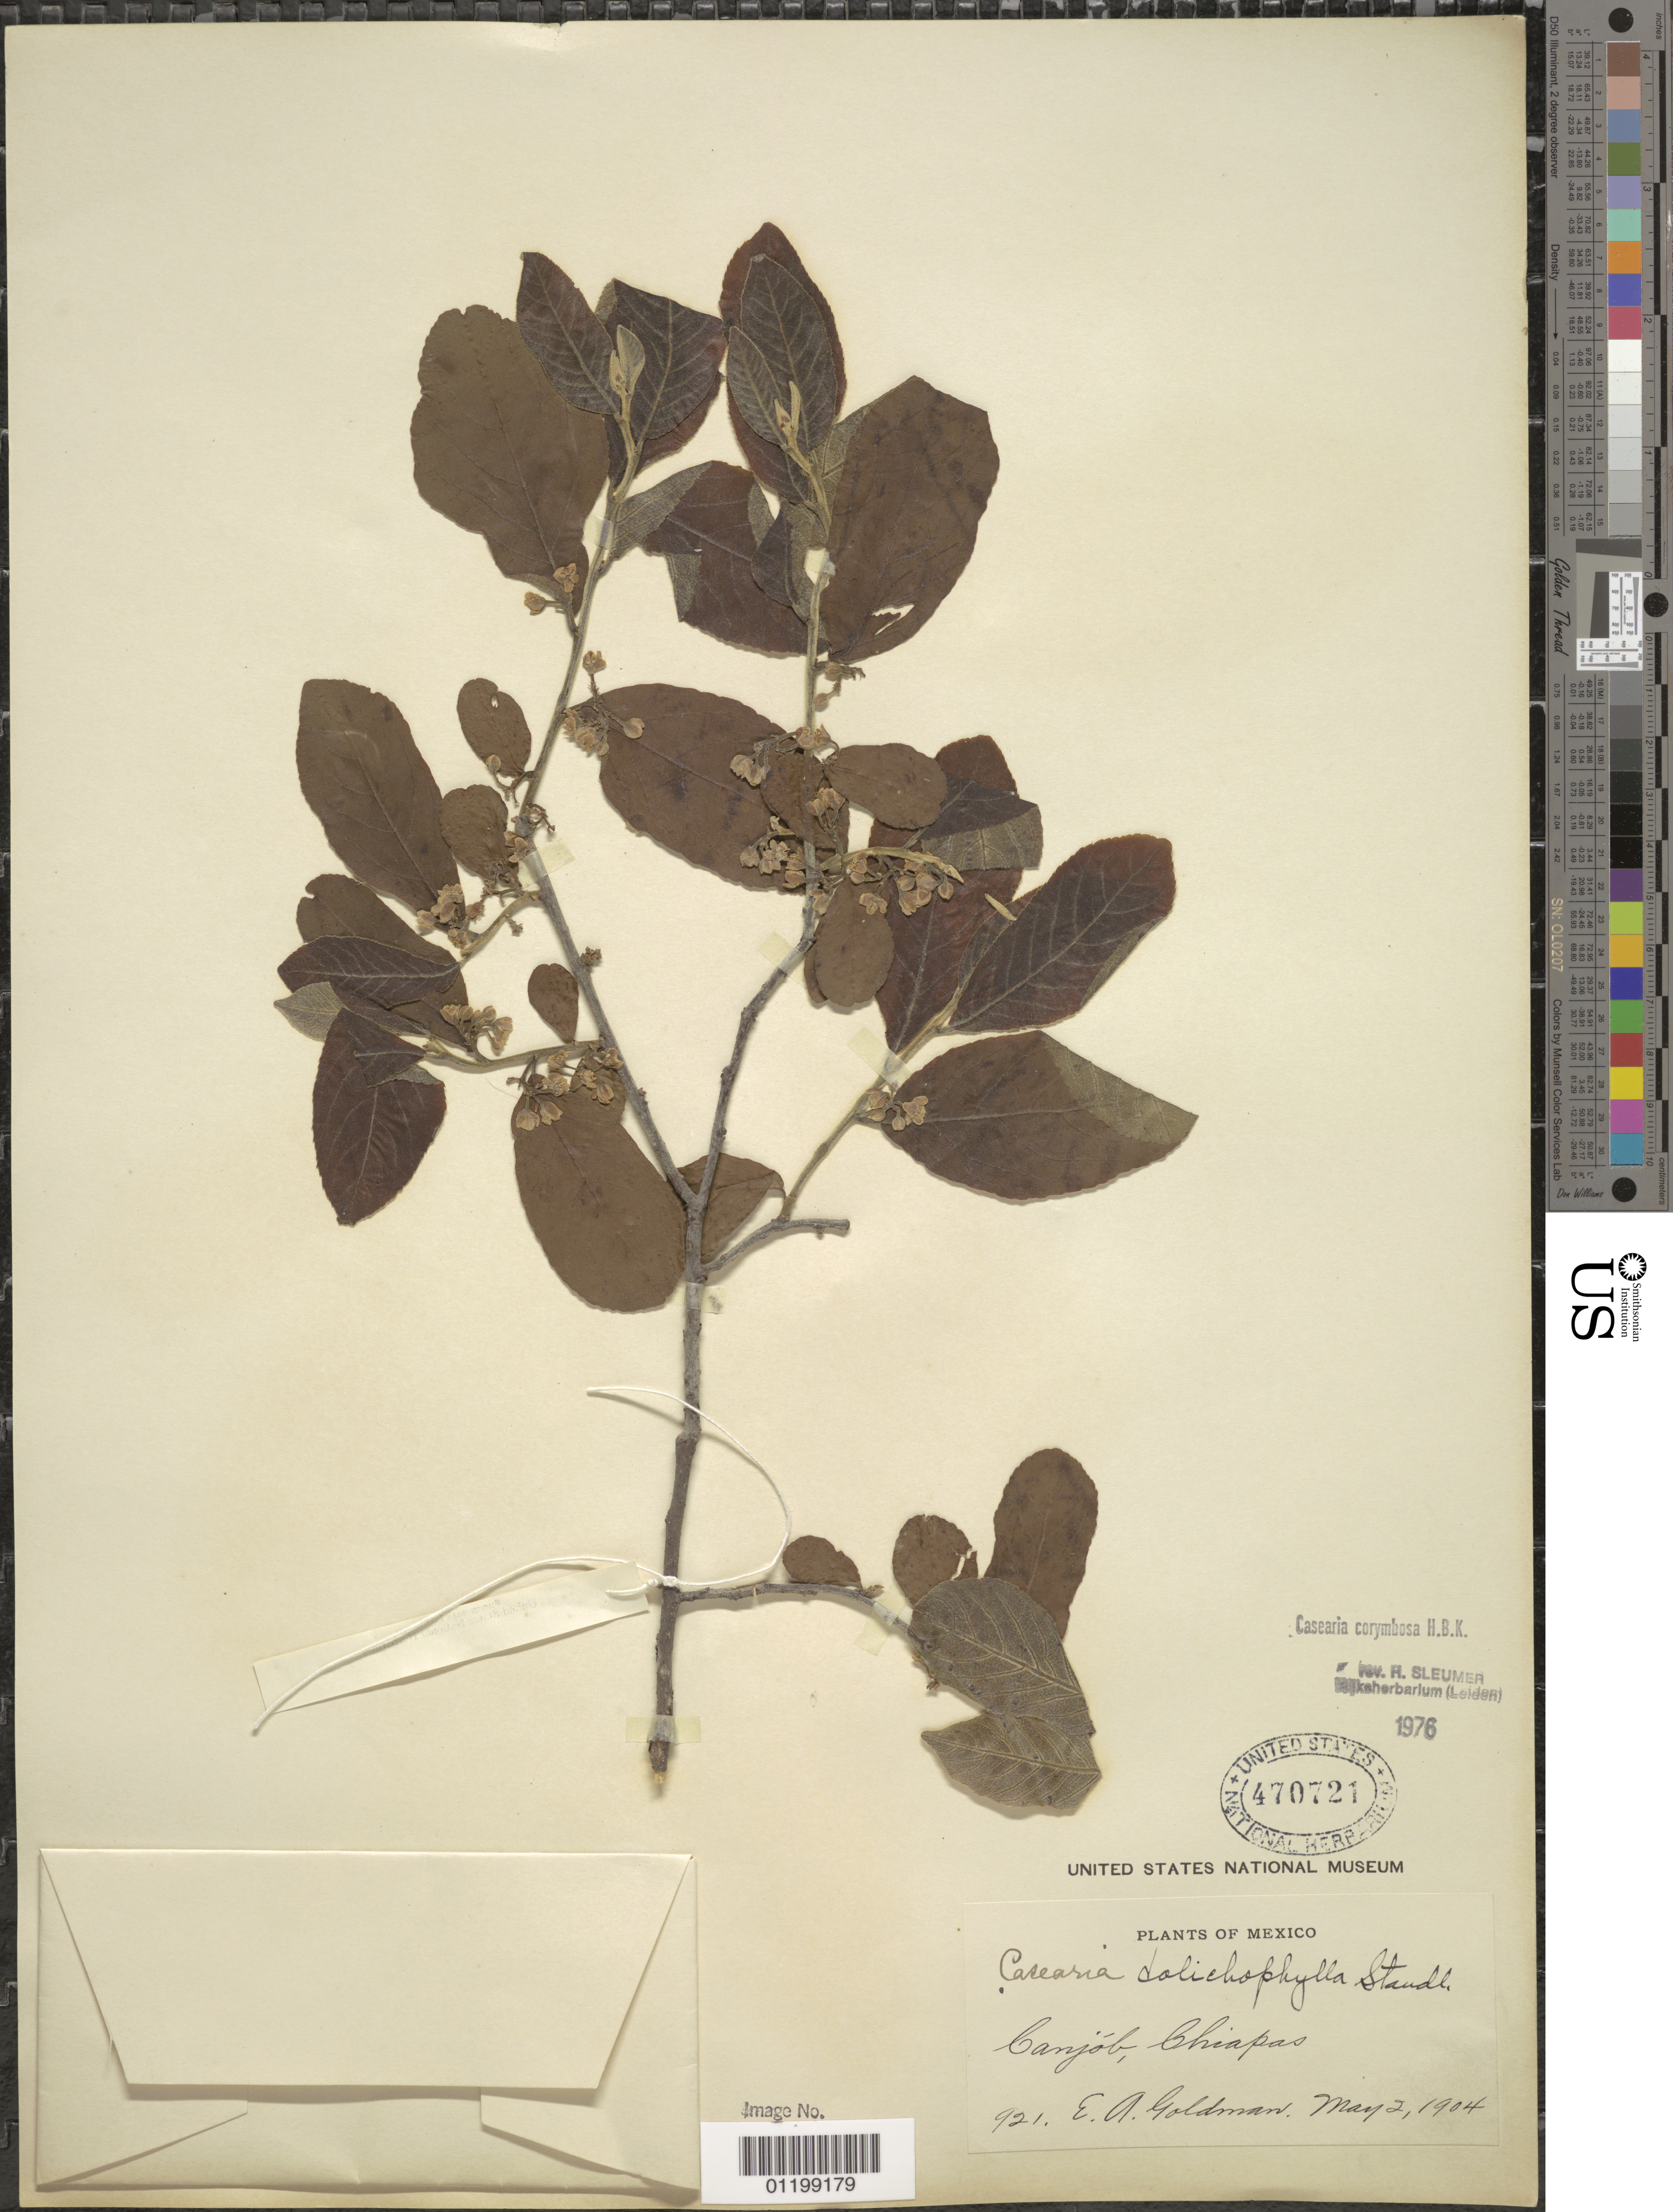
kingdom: Plantae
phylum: Tracheophyta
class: Magnoliopsida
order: Malpighiales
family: Salicaceae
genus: Casearia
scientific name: Casearia corymbosa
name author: Kunth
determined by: Sleumer, H. O.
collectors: E. A. Goldman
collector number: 921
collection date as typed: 02 May 1904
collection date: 1904-05-02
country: Mexico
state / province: Chiapas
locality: Canjob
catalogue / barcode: US 470721